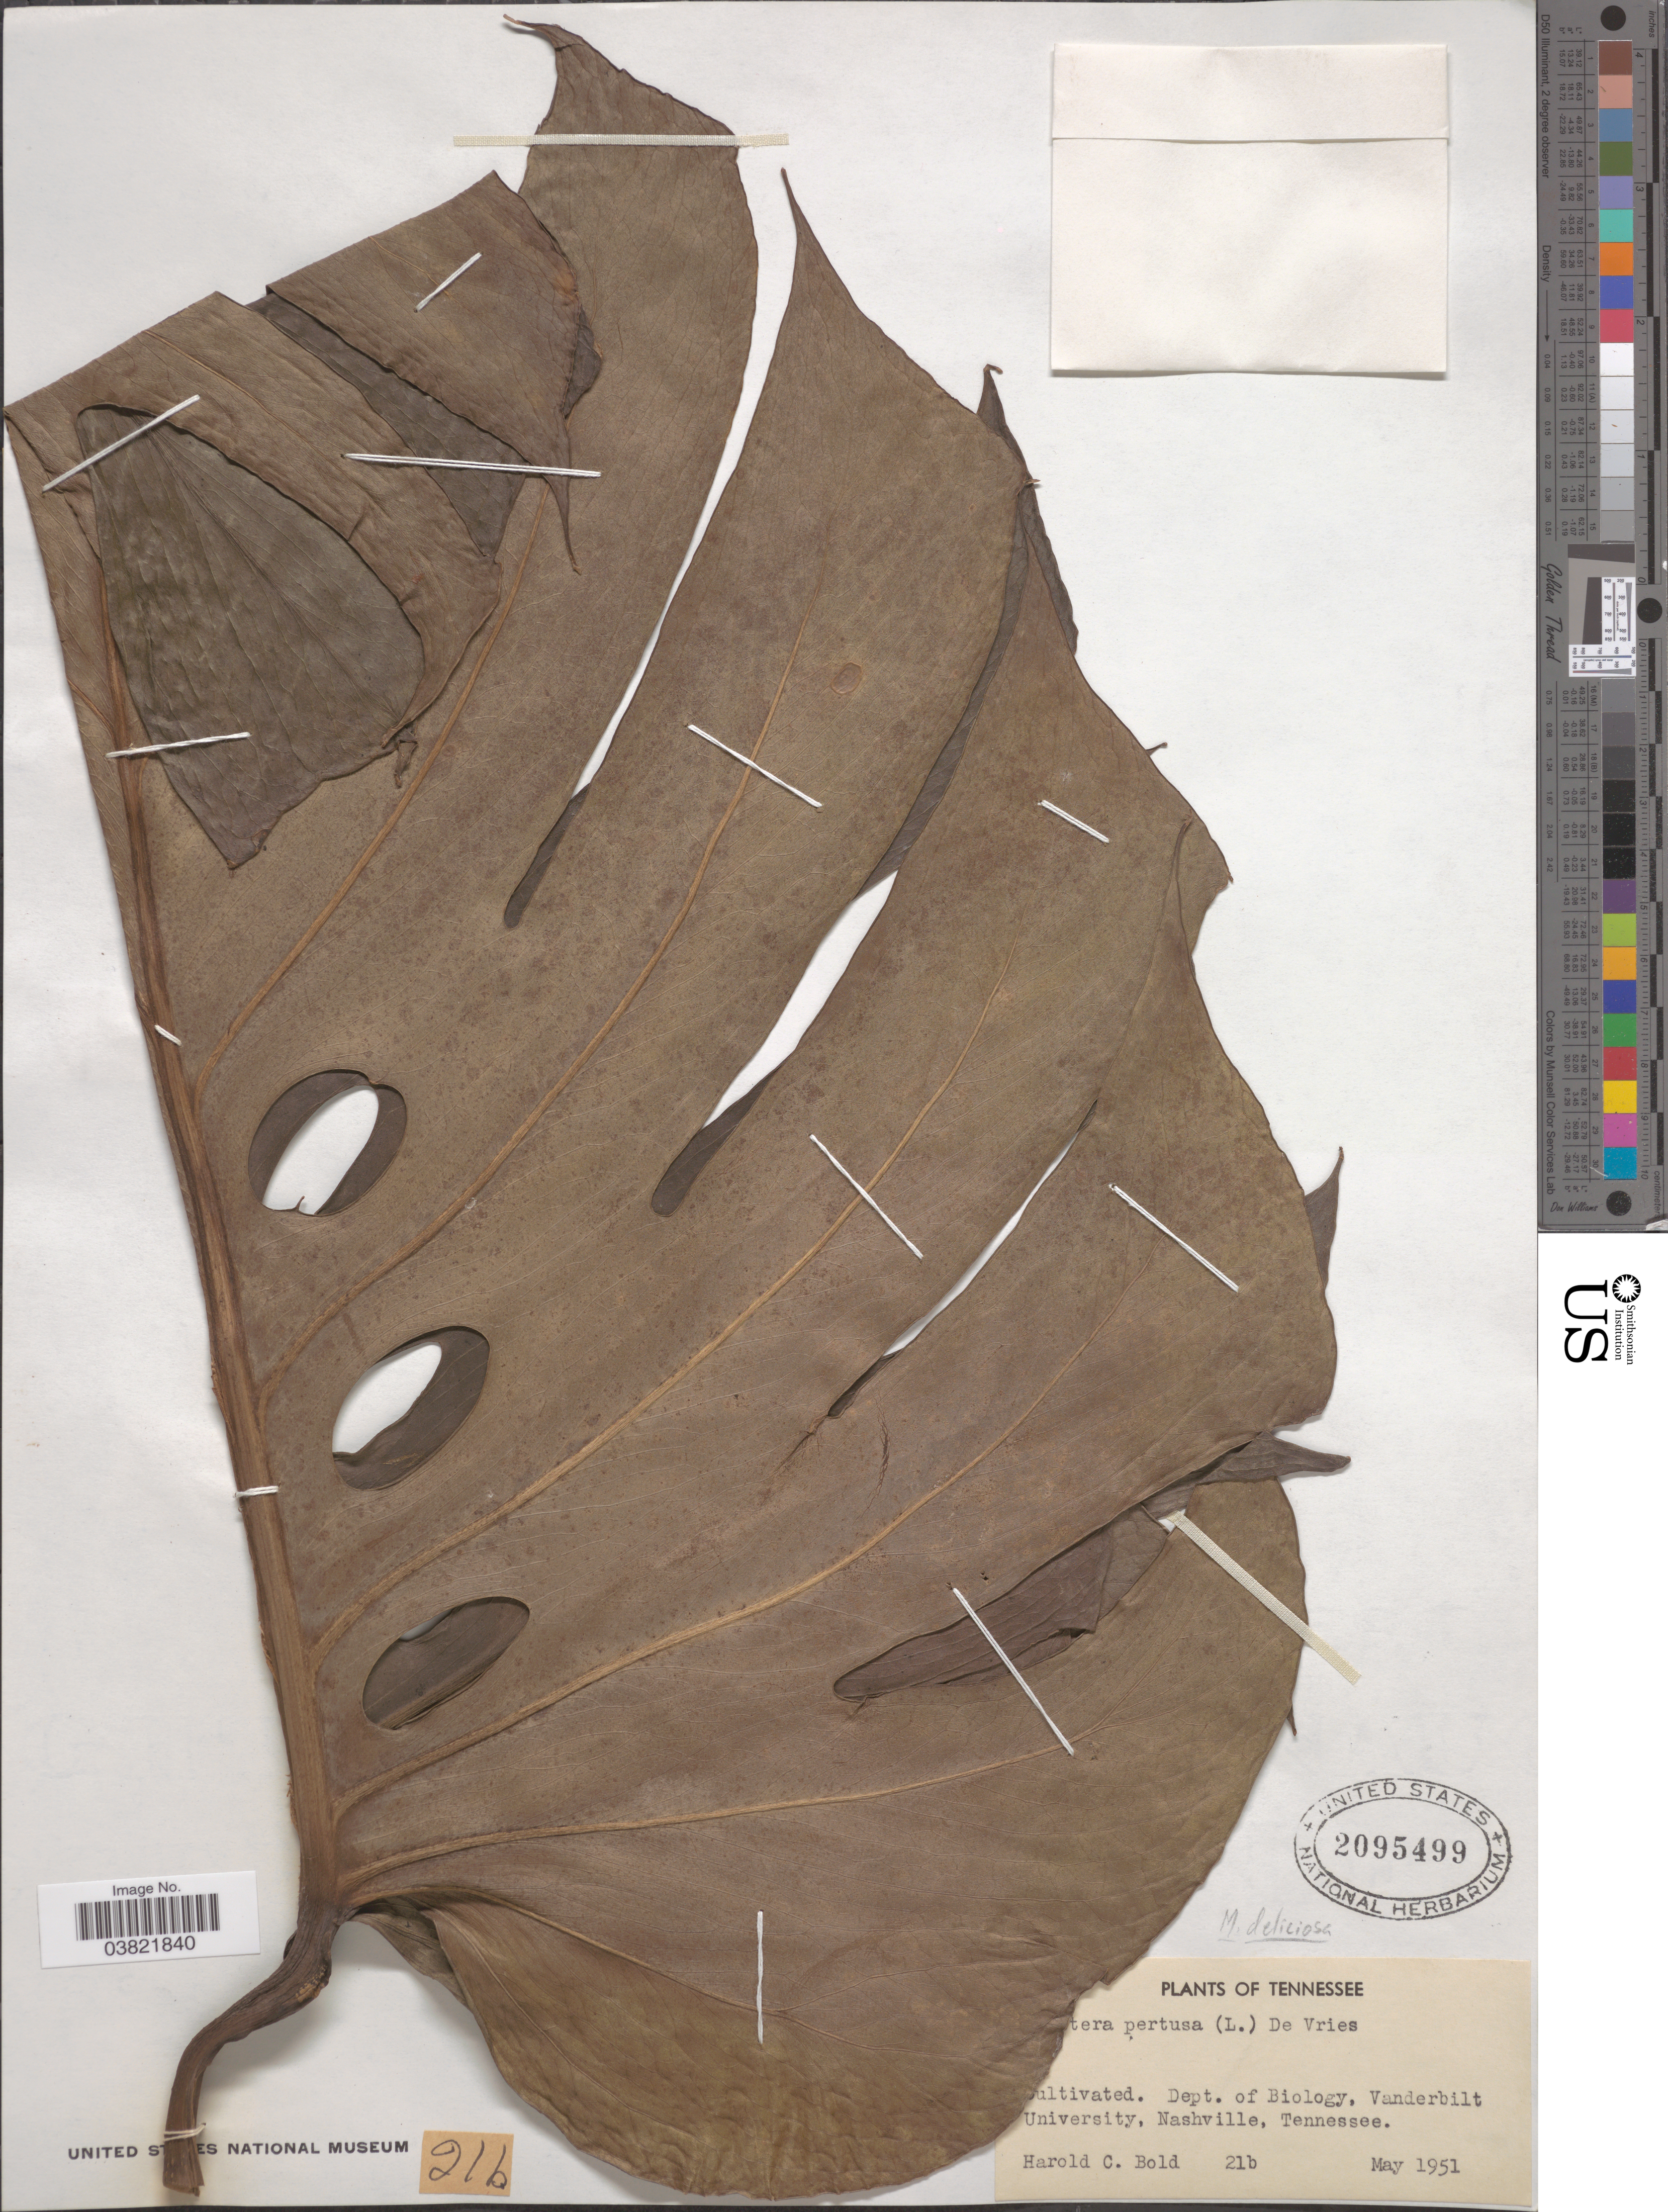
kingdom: Plantae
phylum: Tracheophyta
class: Liliopsida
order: Alismatales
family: Araceae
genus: Monstera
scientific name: Monstera pertusa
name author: (Roxb.) Schott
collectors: H. Bold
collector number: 21b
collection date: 1951-05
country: United States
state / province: Tennessee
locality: Dept. of Biology, Vanderbilt University, Nashville.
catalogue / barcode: US 2095499